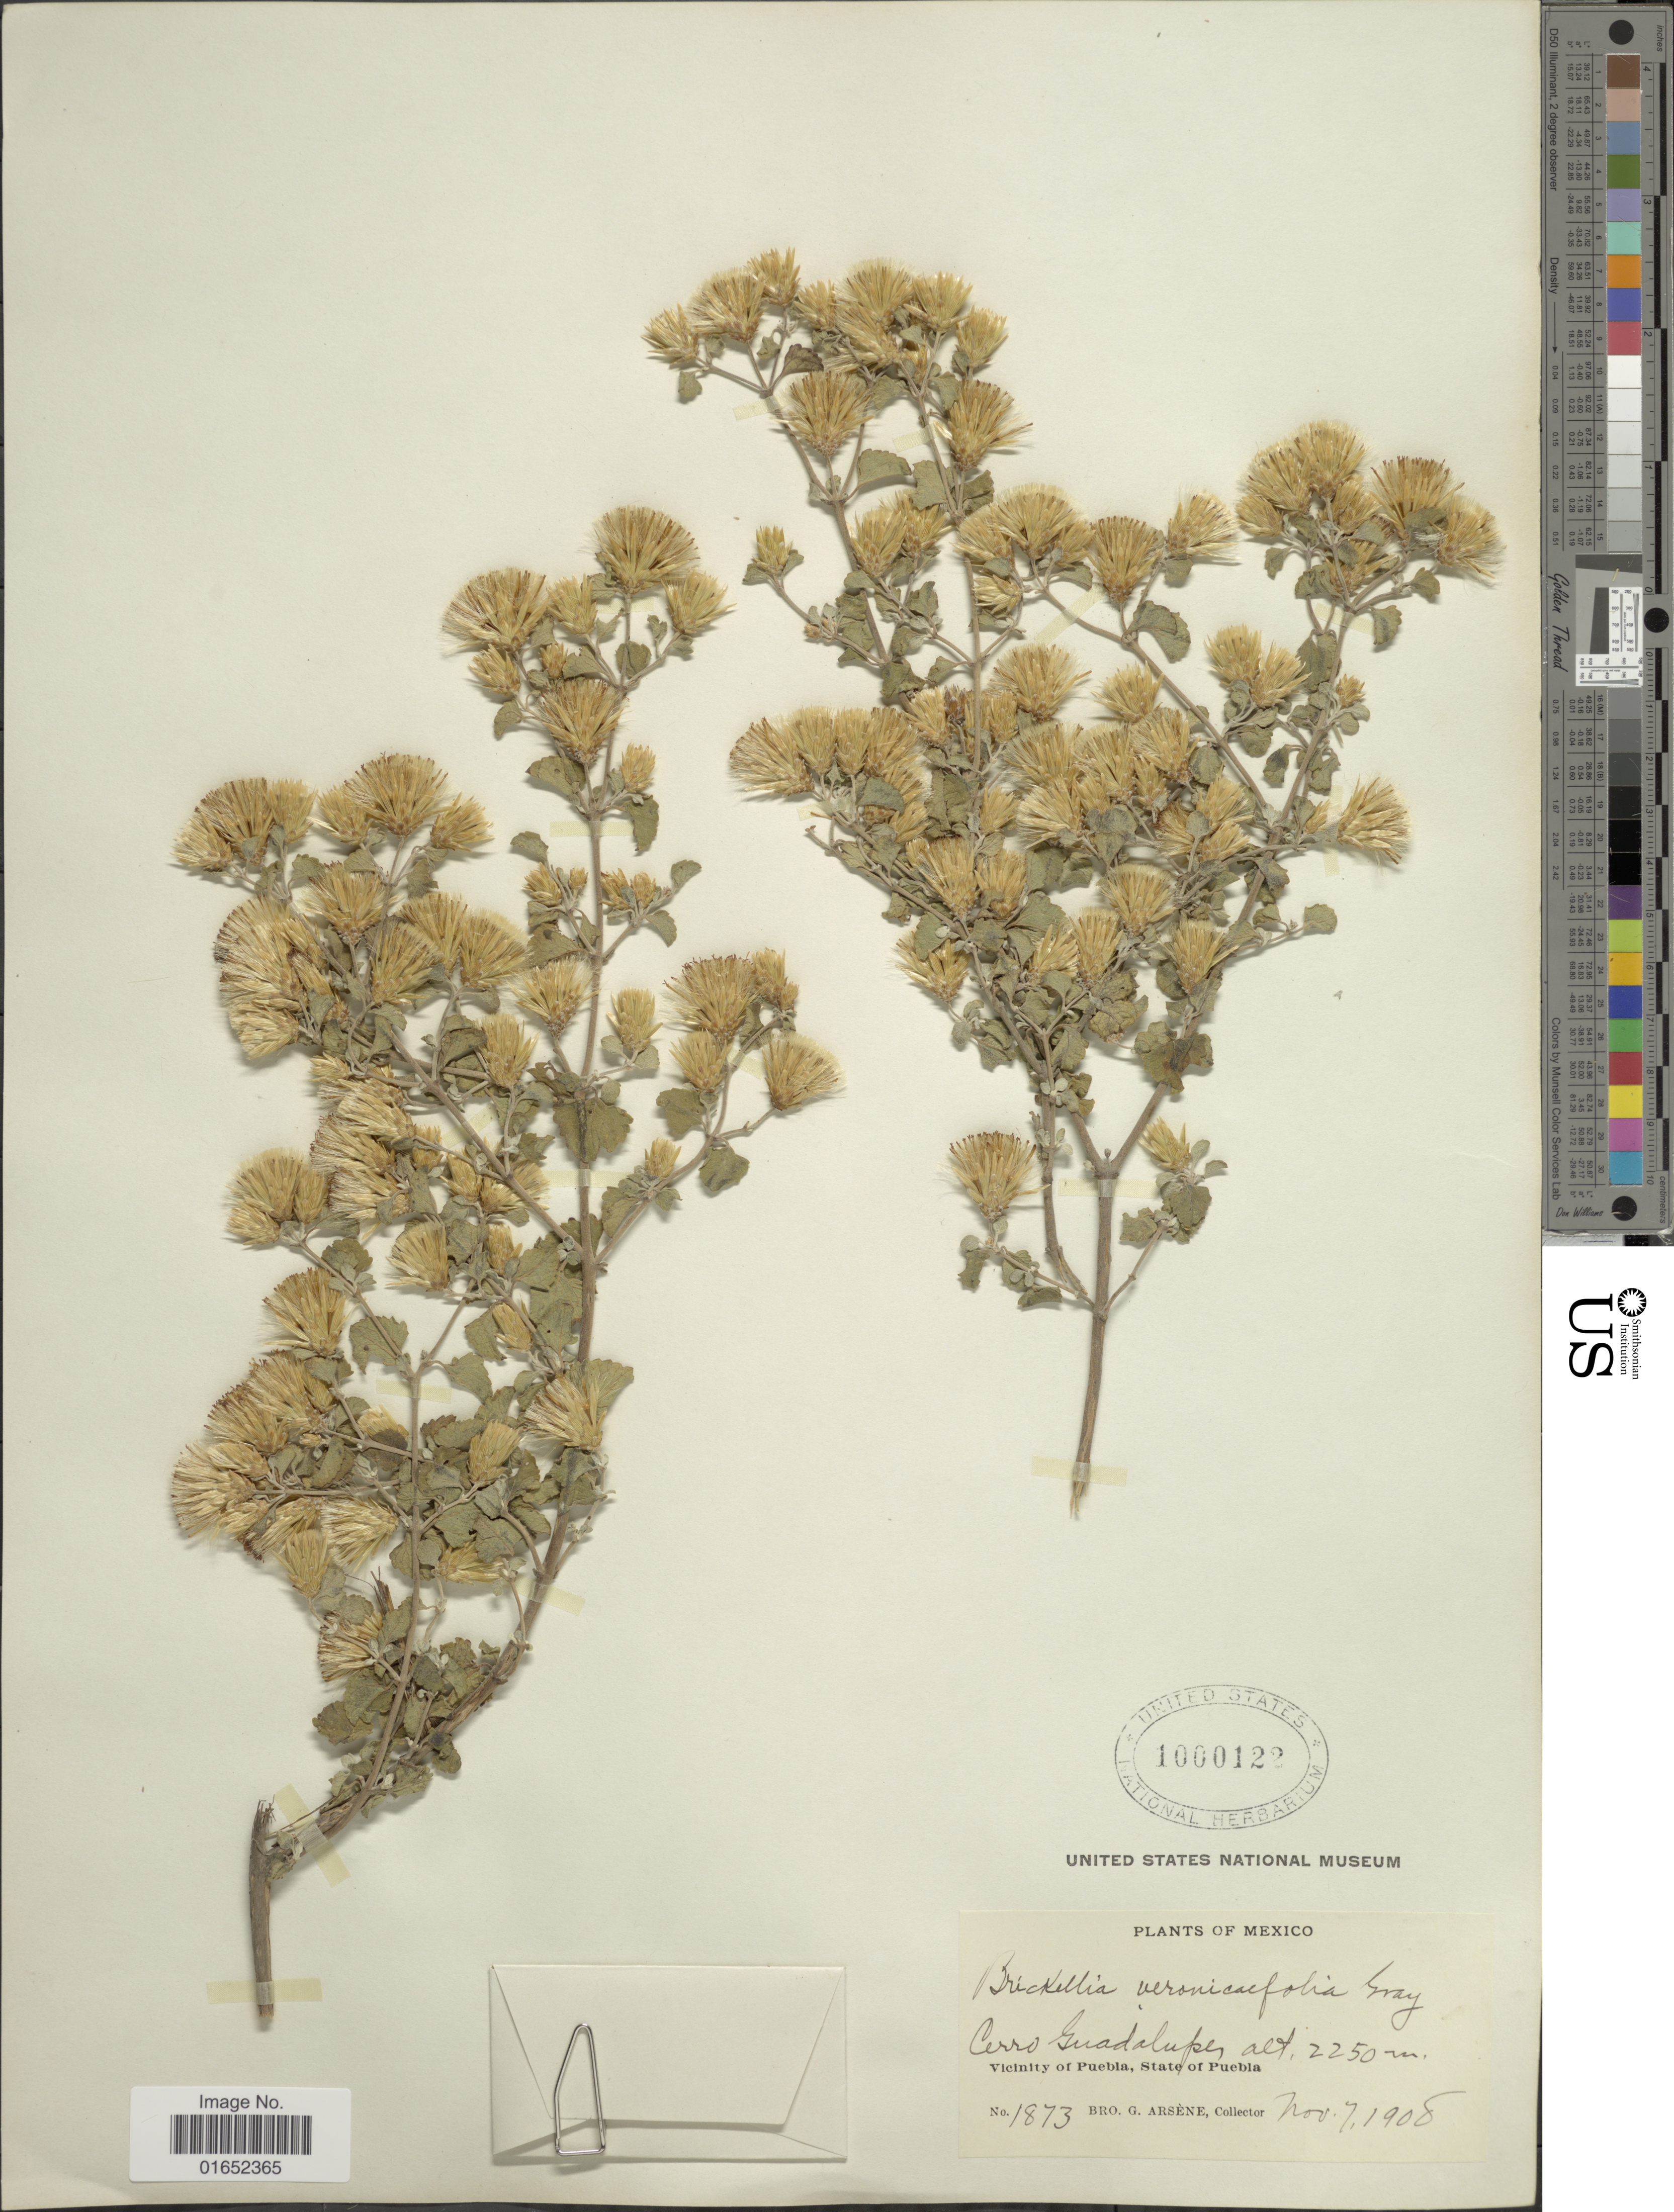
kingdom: Plantae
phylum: Tracheophyta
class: Magnoliopsida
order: Asterales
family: Asteraceae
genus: Brickellia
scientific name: Brickellia veronicaefolia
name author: (Kunth) A. Gray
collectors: Bro. G. Arsène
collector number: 1873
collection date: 1908-11-07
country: Mexico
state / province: Puebla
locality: Cerro Guadalupe, Vicinity of Puebla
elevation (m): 2250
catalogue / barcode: US 1000122